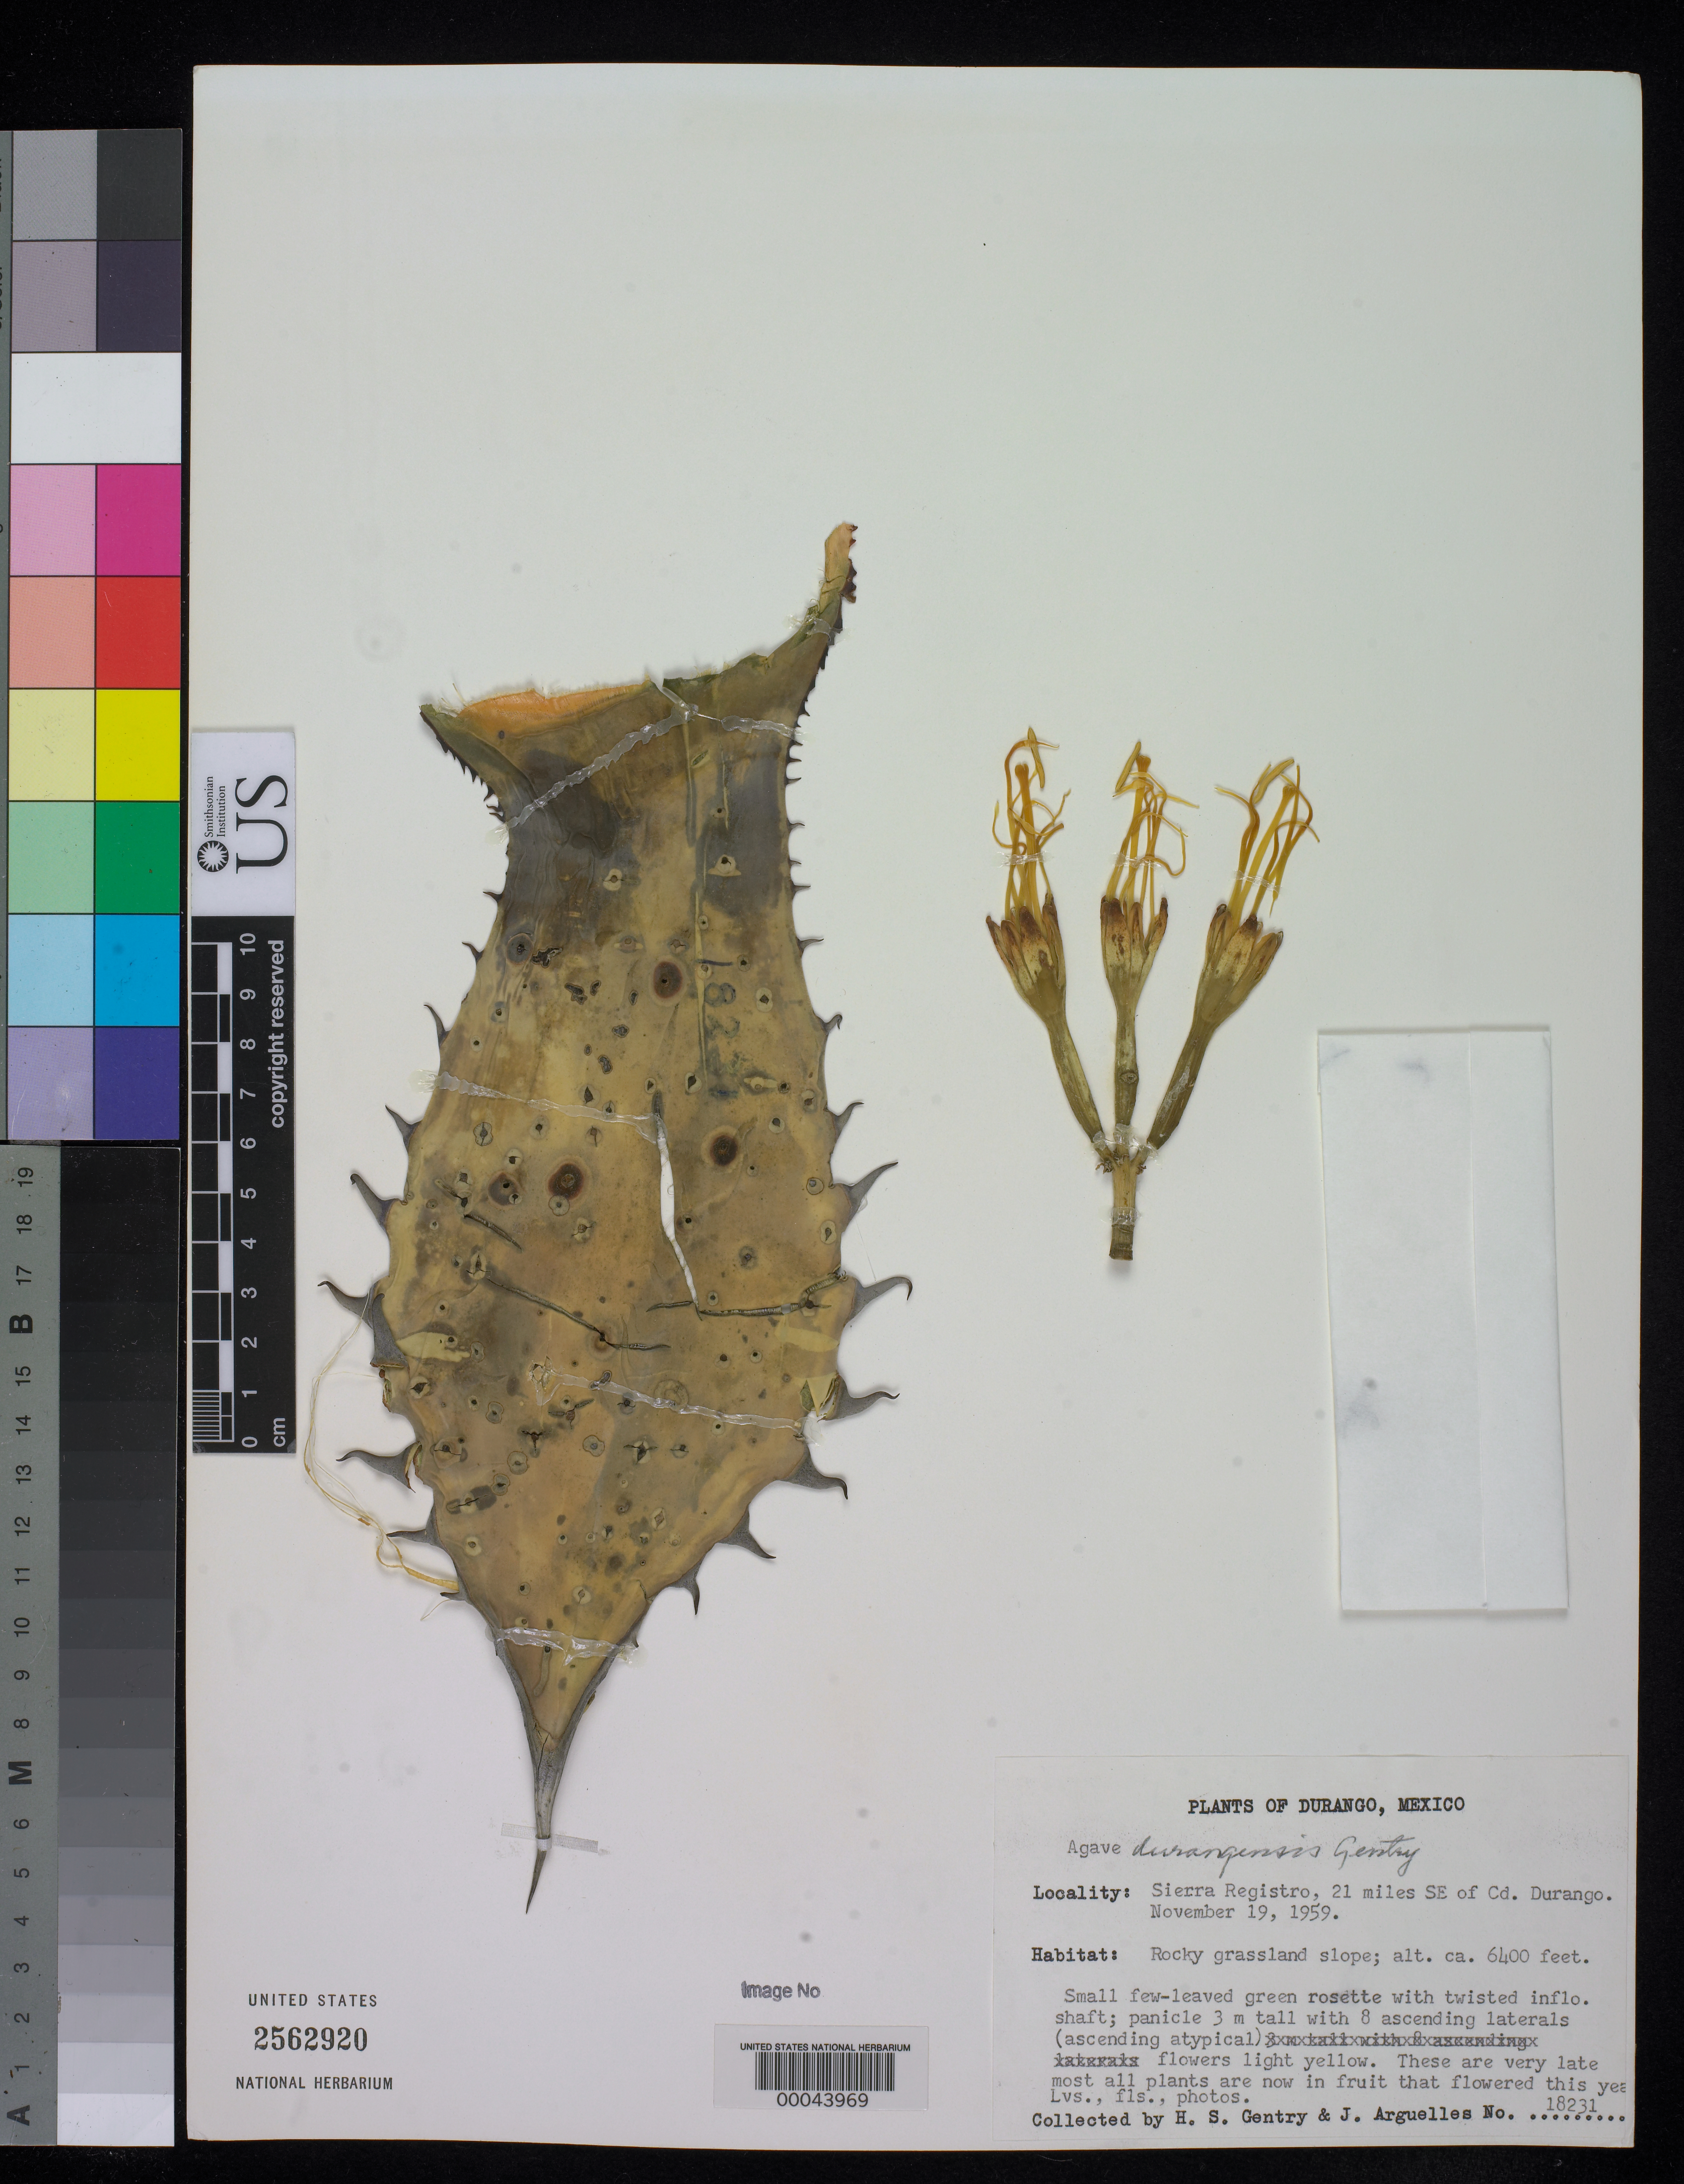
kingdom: Plantae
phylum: Tracheophyta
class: Liliopsida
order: Asparagales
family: Asparagaceae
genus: Agave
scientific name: Agave durangensis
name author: Gentry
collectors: H. S. Gentry & J. Arguelles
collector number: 18231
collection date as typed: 19 Nov 1959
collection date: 1959-11-19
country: Mexico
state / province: Durango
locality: Sierra registro, 21 mi SE of Cd Durango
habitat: Rocky grassland slope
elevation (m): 1951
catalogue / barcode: US 2562920